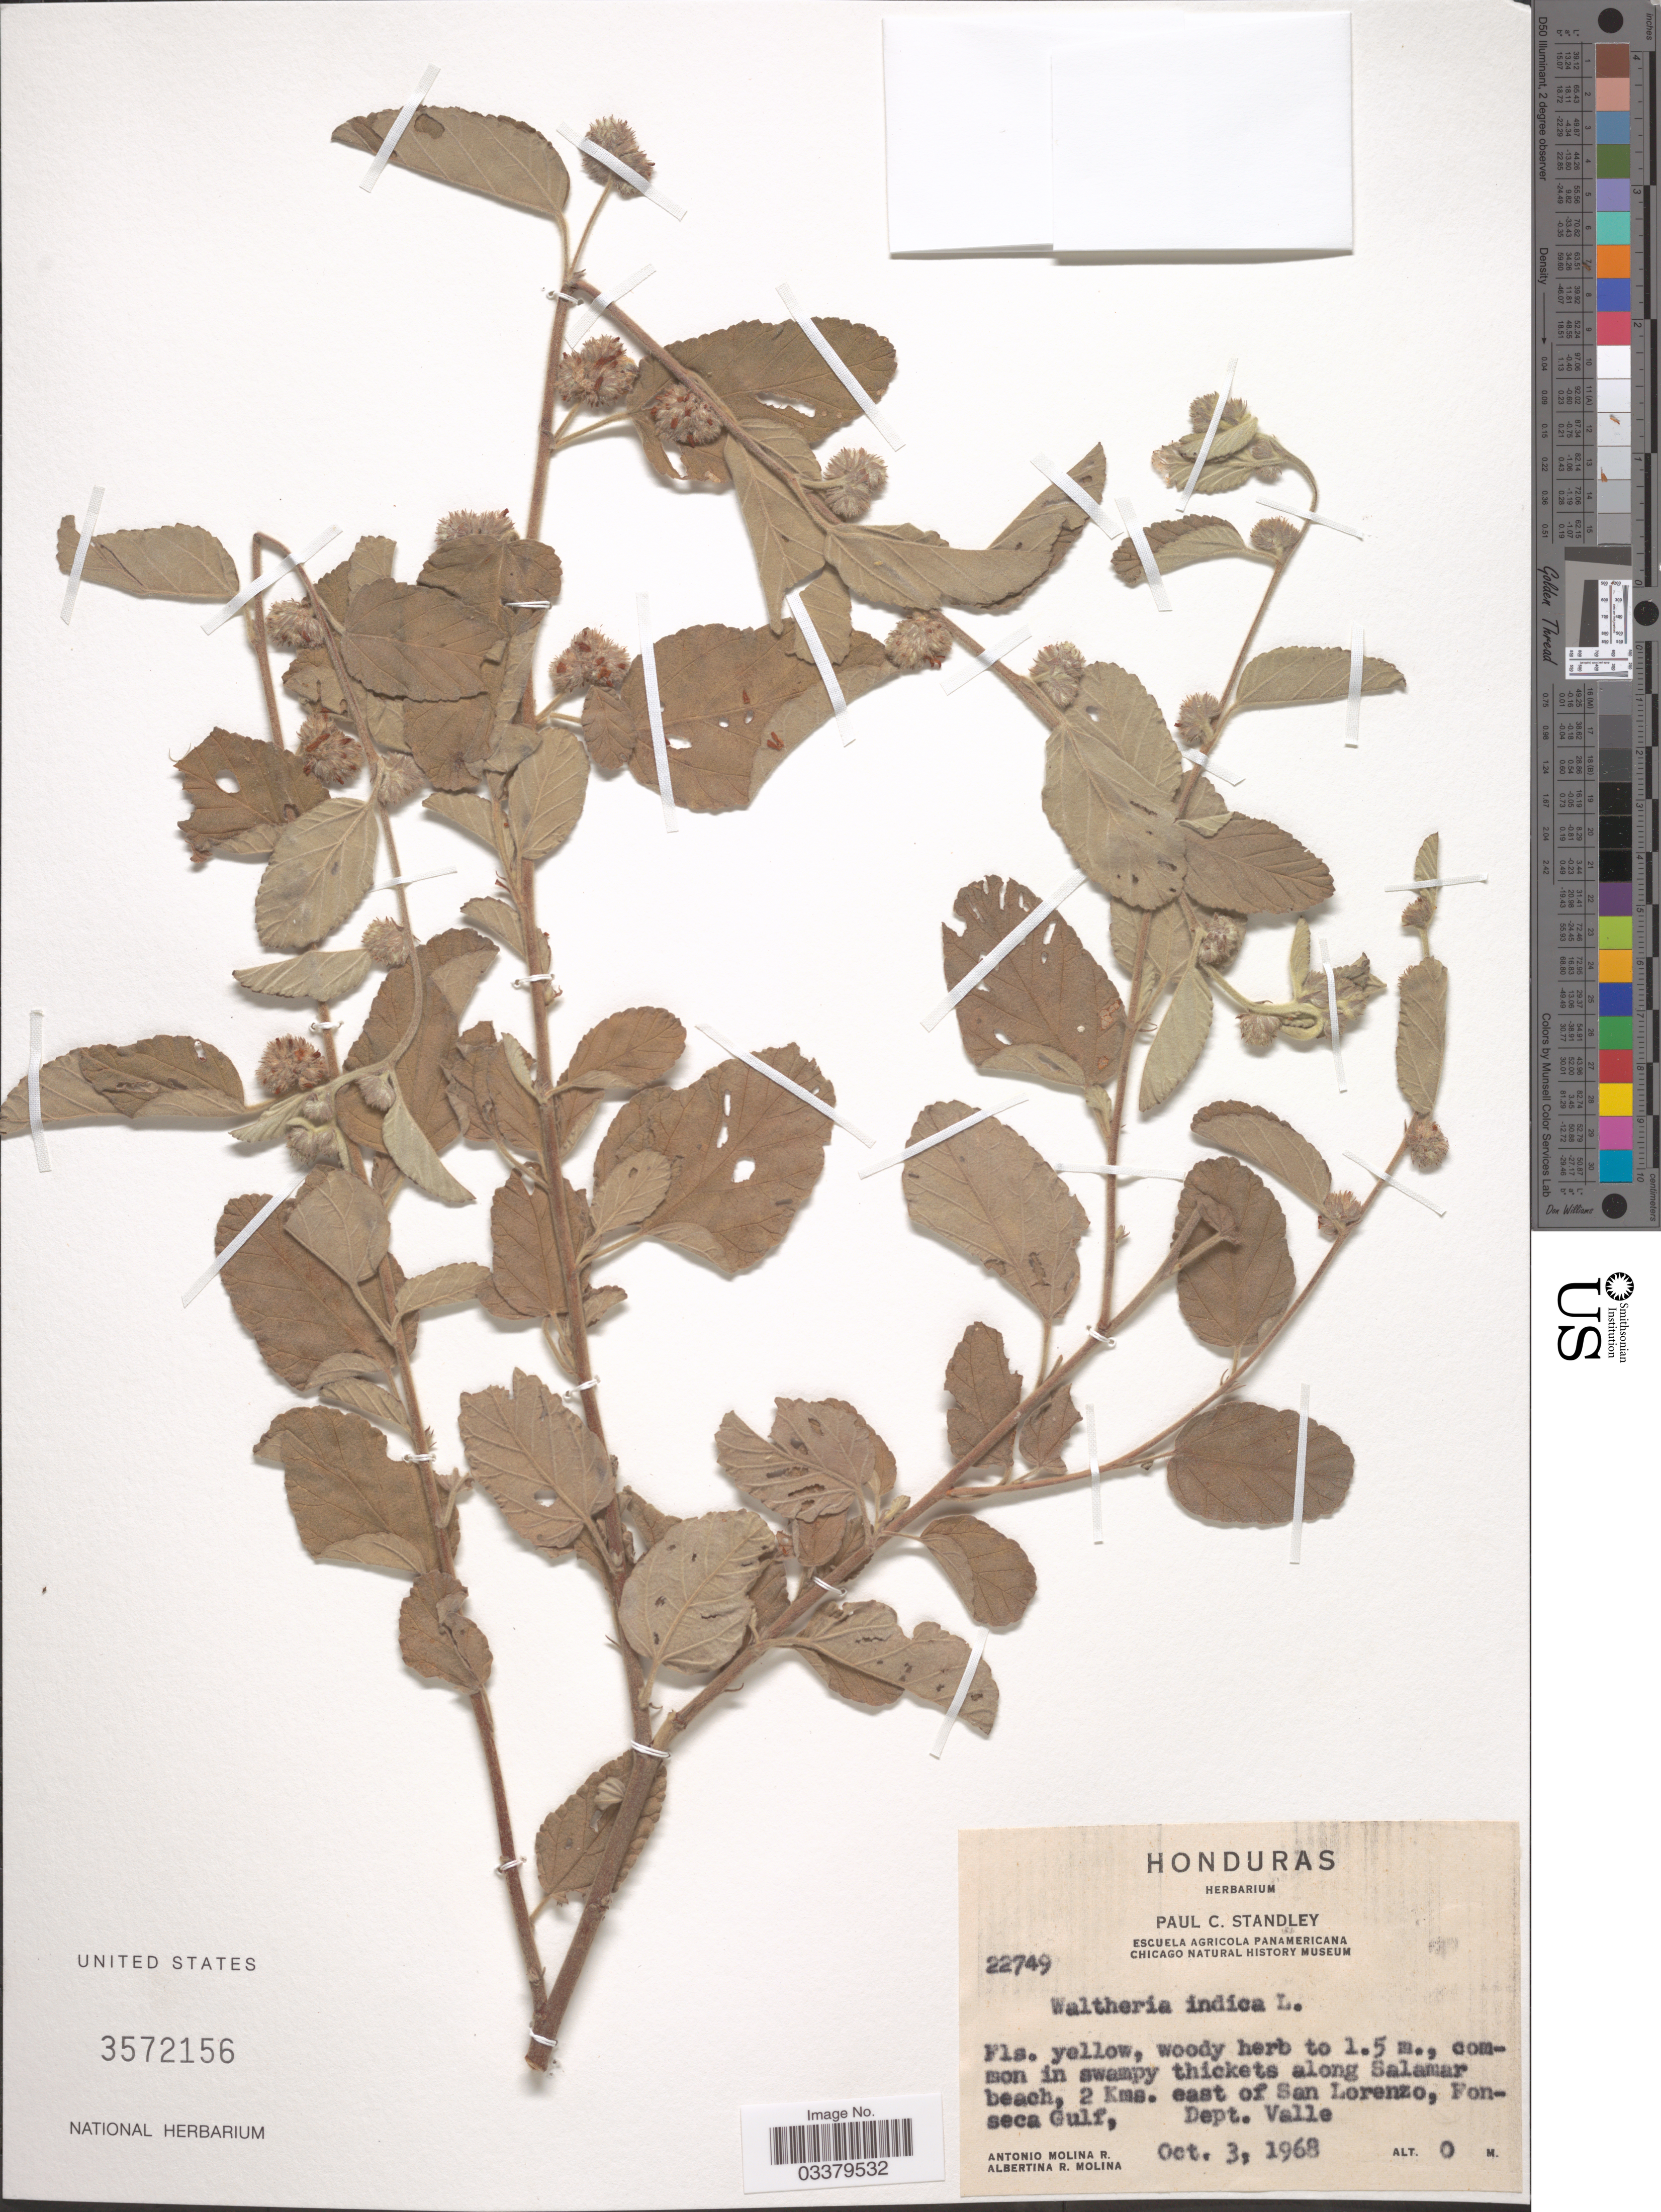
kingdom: Plantae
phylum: Tracheophyta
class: Magnoliopsida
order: Malvales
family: Malvaceae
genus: Waltheria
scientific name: Waltheria indica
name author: L.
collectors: A. Molina R. & A. R. Molina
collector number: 22749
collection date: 1968-10-03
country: Honduras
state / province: Valle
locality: Along Salamar beach, 2 Kms. east of San Lorenzo, Fonseca Gulf, Dept. Valle.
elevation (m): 0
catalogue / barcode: US 3572156